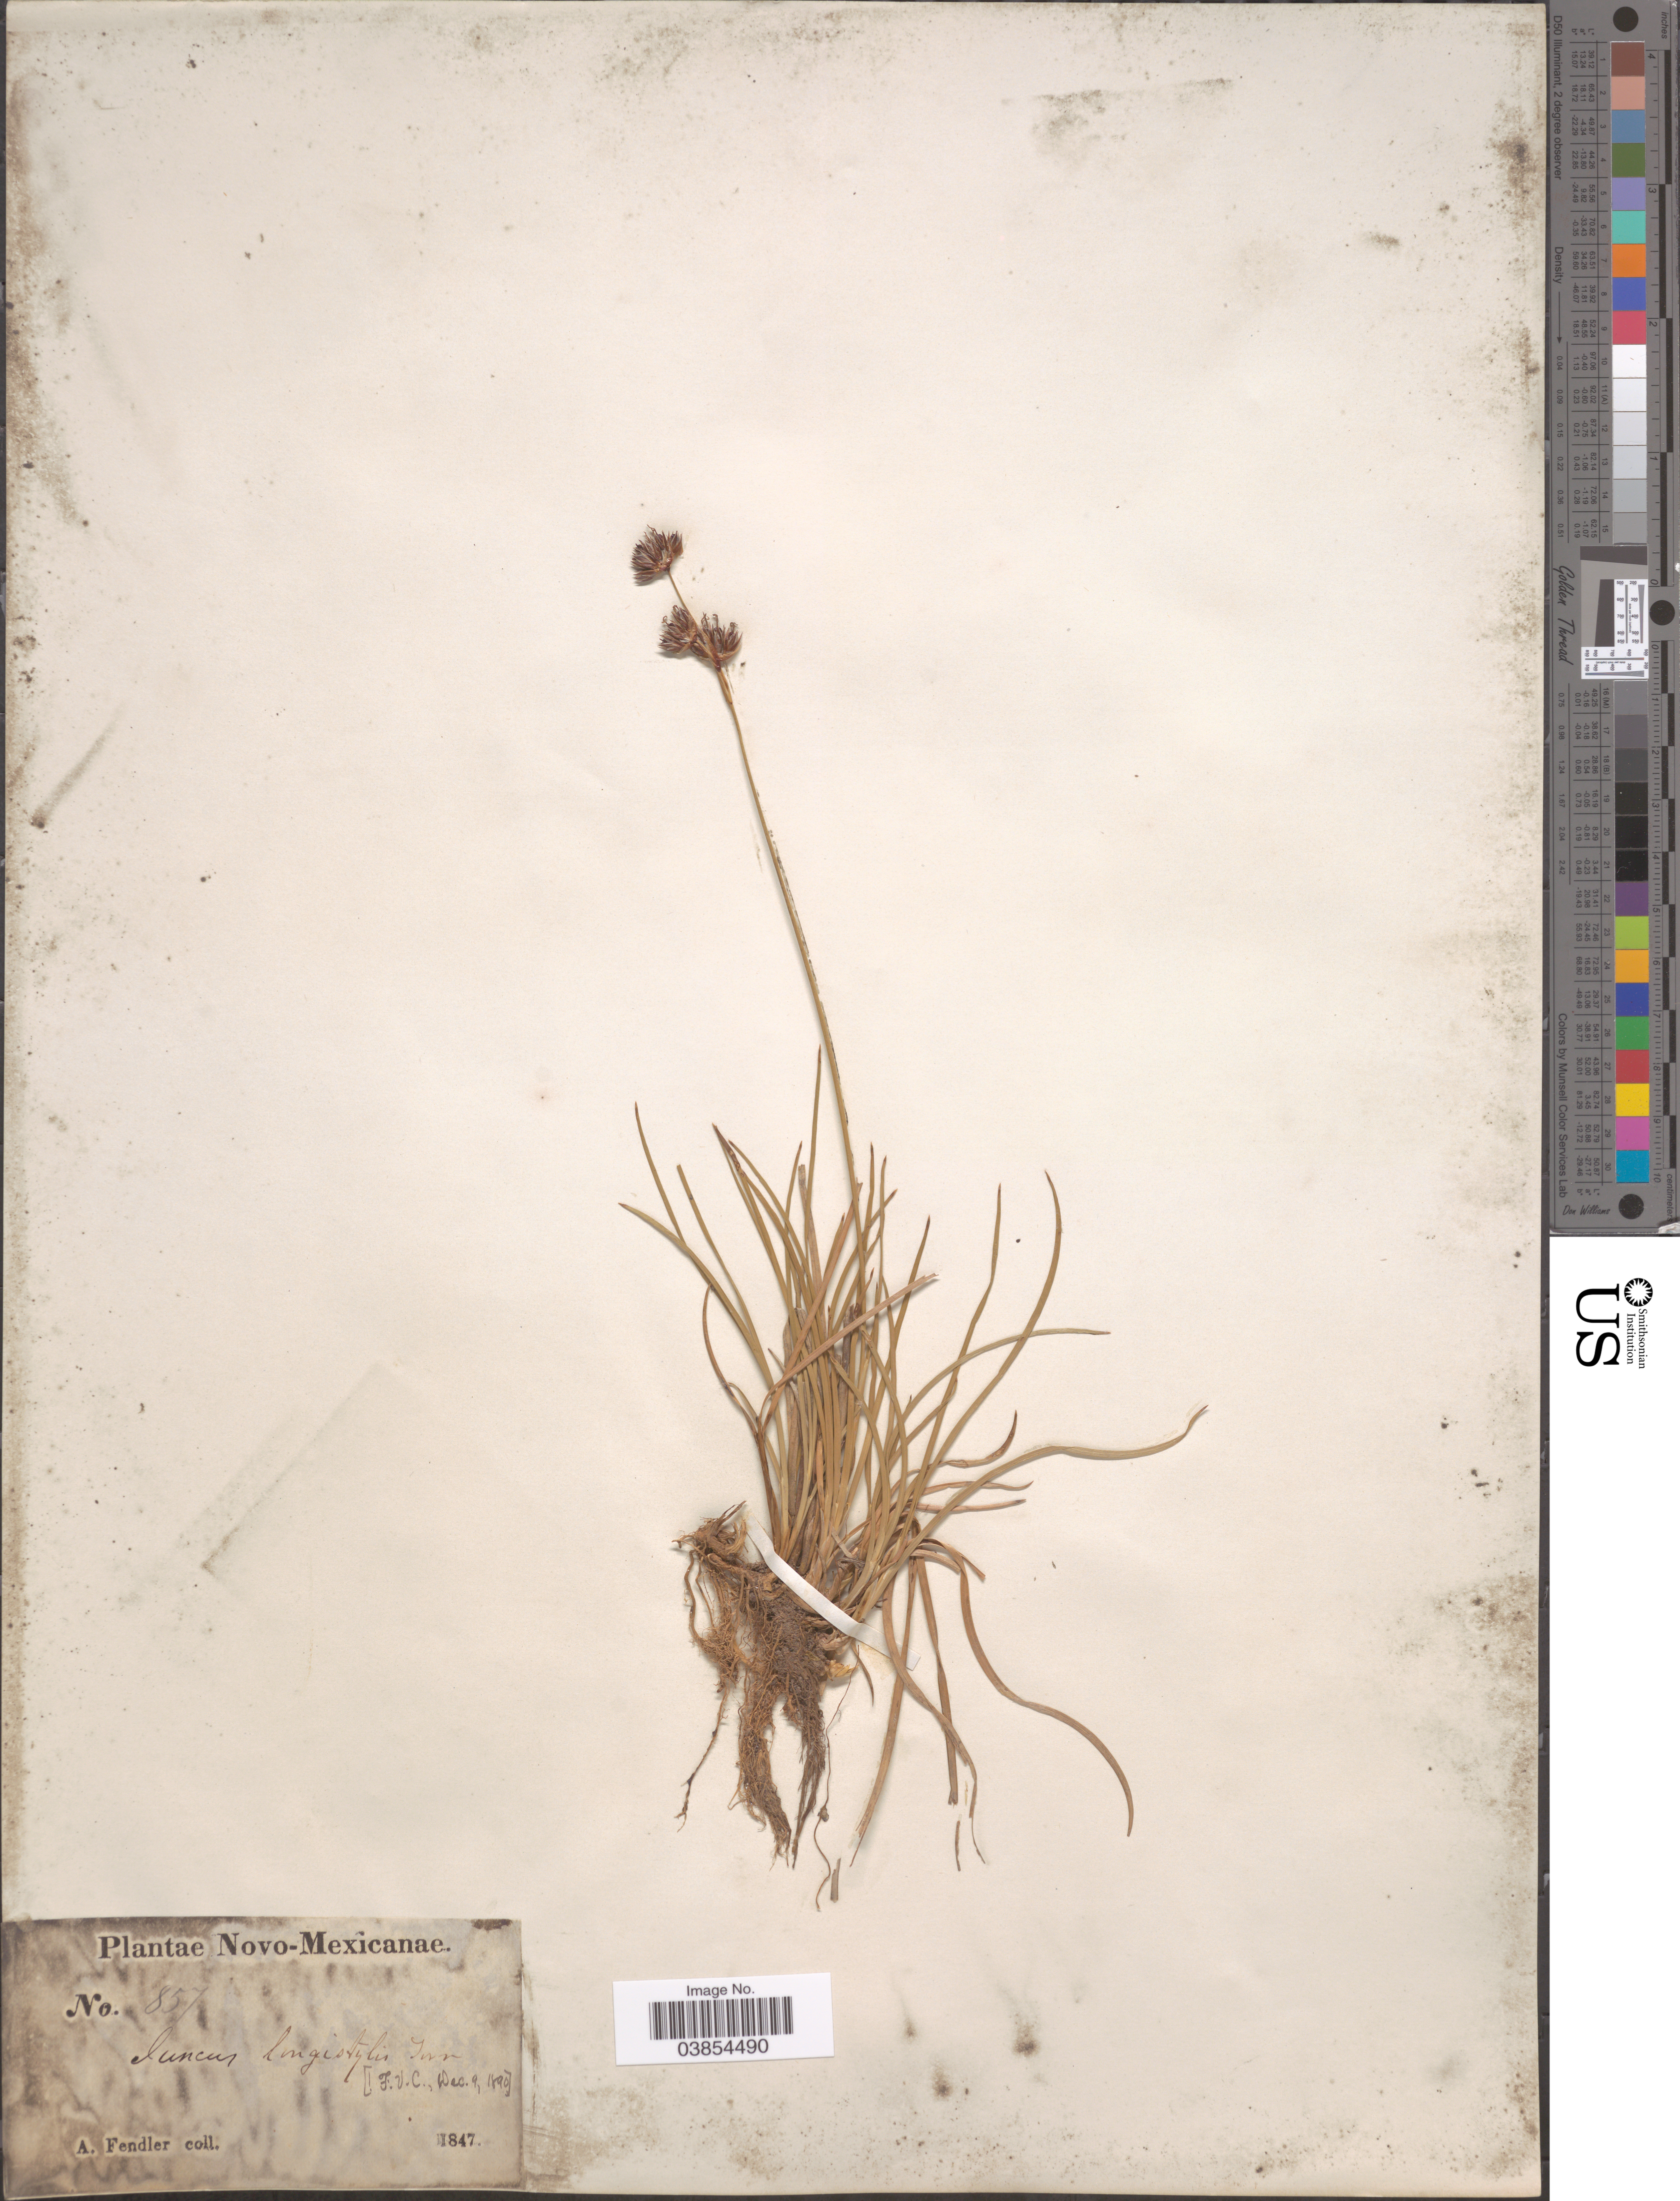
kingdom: Plantae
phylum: Tracheophyta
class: Liliopsida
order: Poales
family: Juncaceae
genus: Juncus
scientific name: Juncus longistylis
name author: Torr.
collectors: A. Fendler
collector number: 857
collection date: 1847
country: United States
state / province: New Mexico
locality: Novo-Mexicanae.